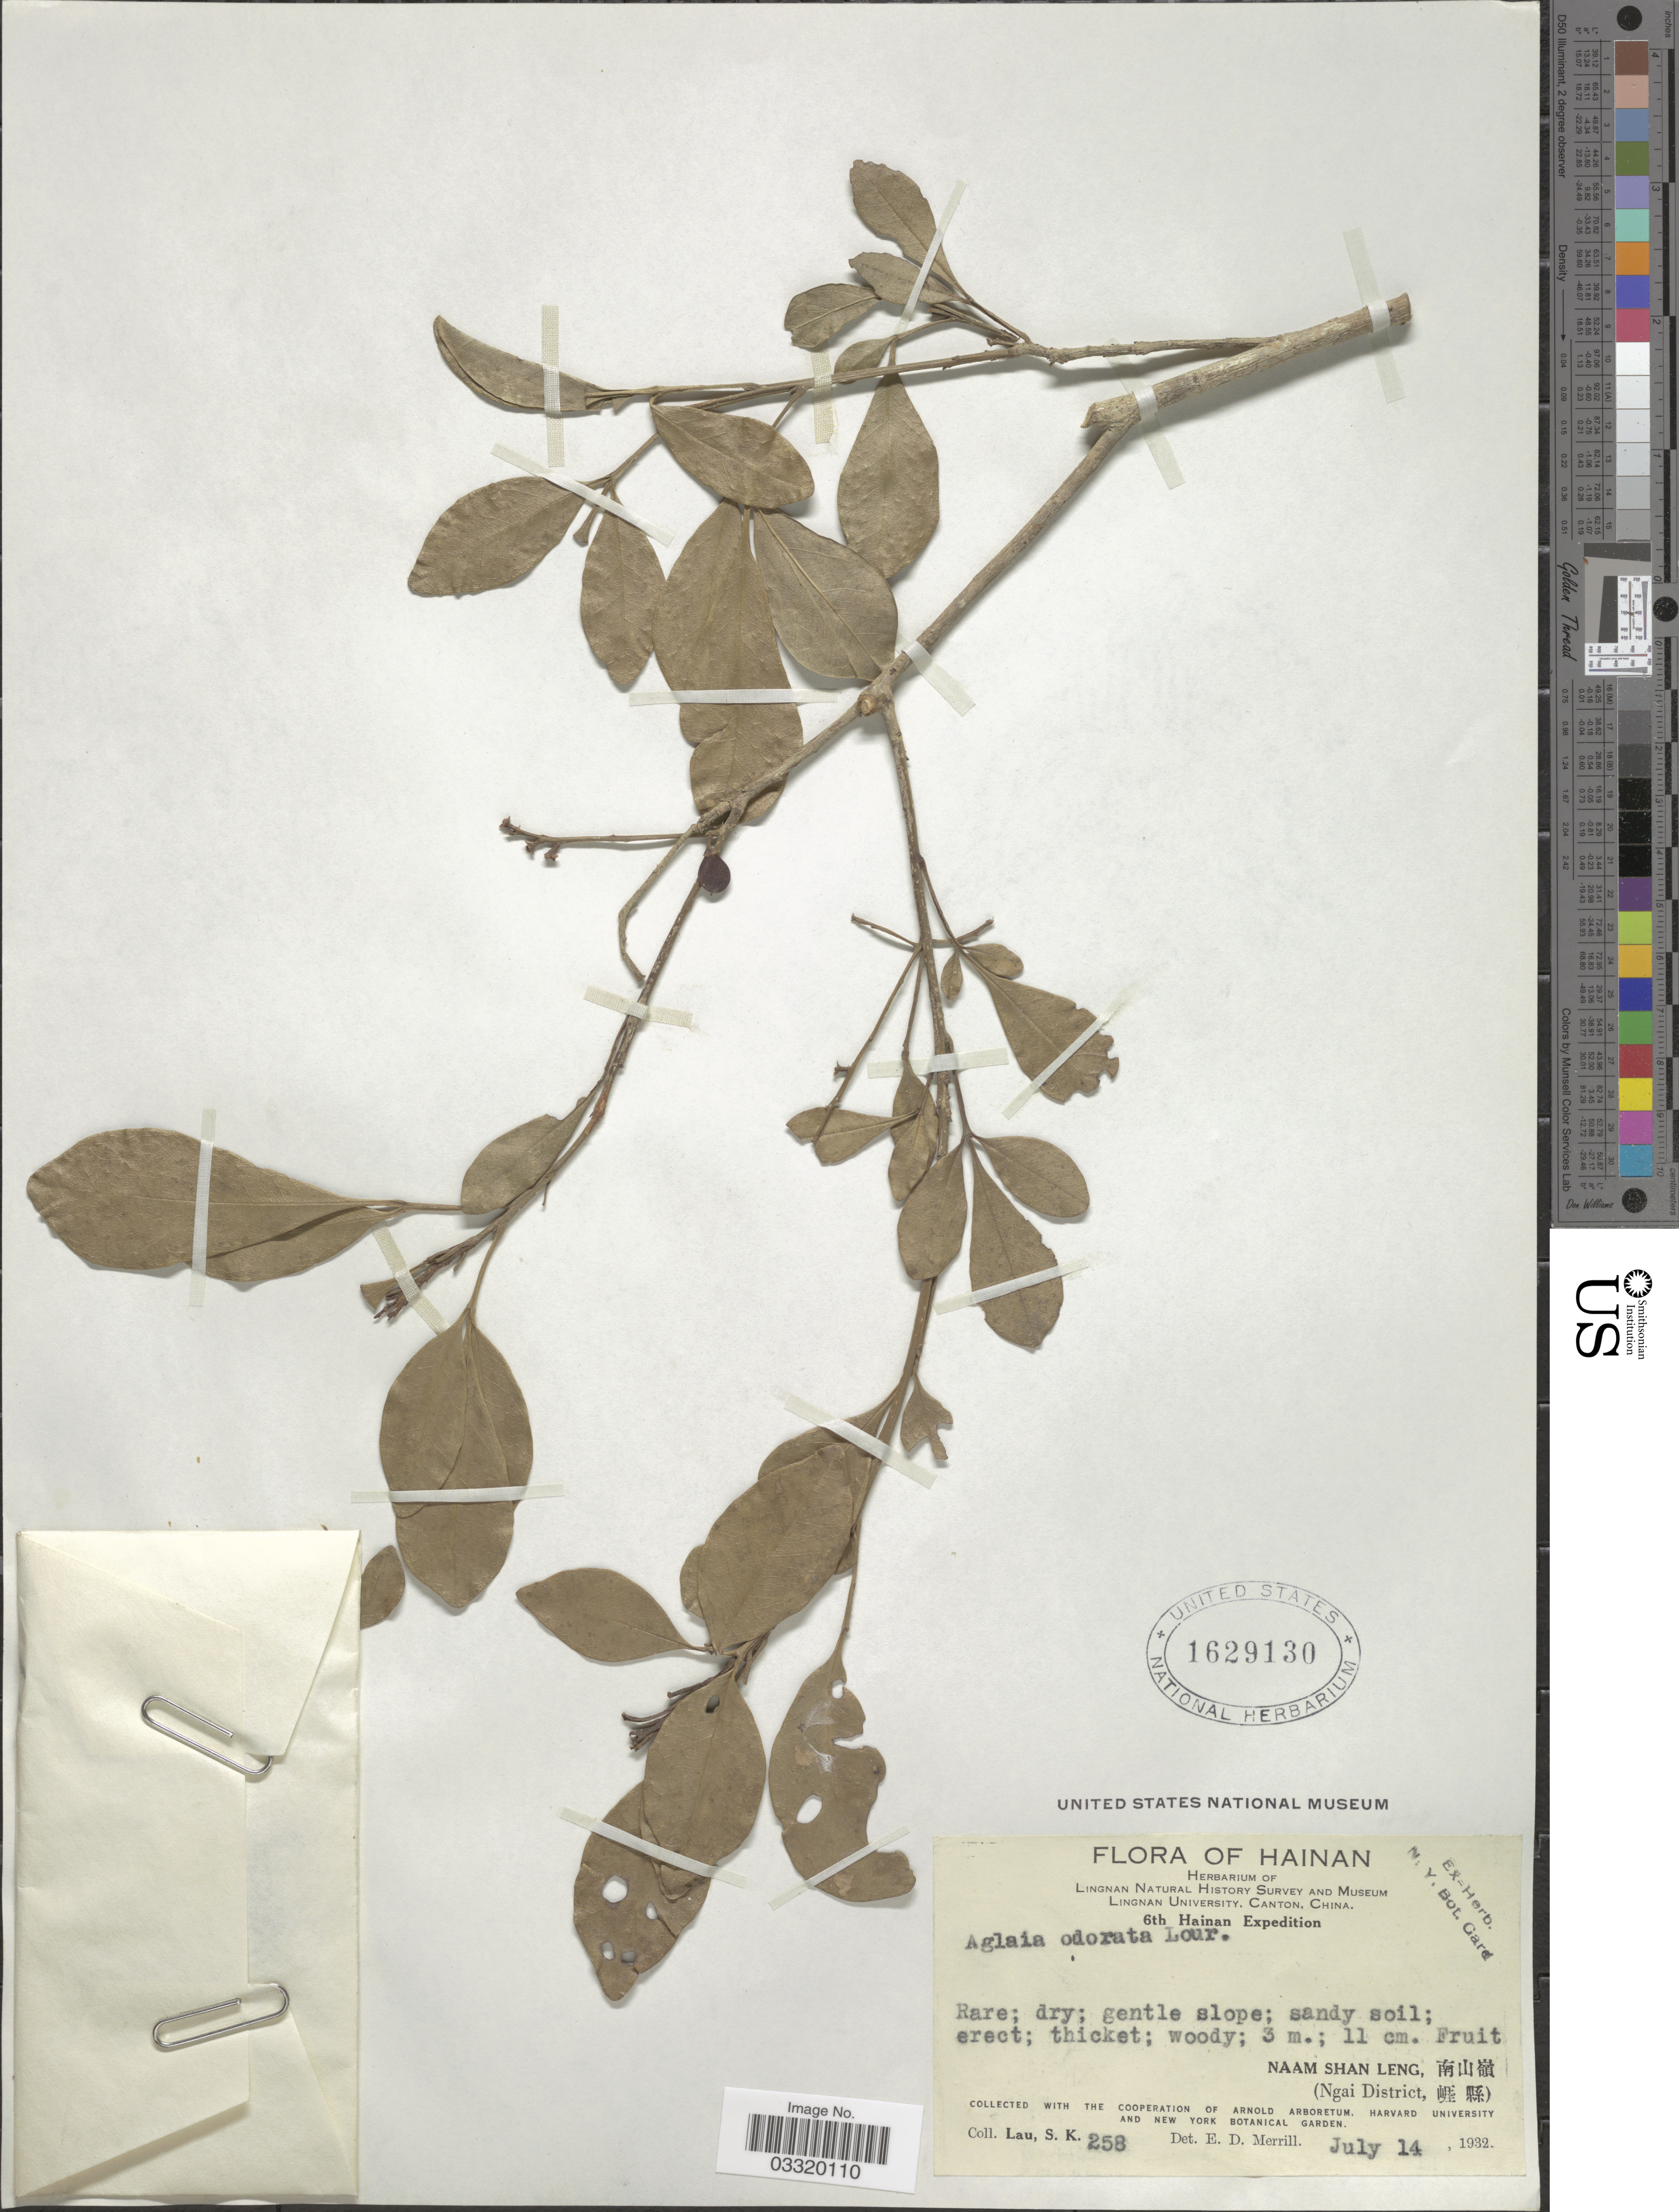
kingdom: Plantae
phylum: Tracheophyta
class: Magnoliopsida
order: Sapindales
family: Meliaceae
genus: Aglaia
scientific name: Aglaia odorata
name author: Lour.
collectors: S. K. Lau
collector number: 258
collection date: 1932-07-14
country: China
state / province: Hainan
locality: Naam Shan Leng. (Ngai District).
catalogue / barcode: US 1629130